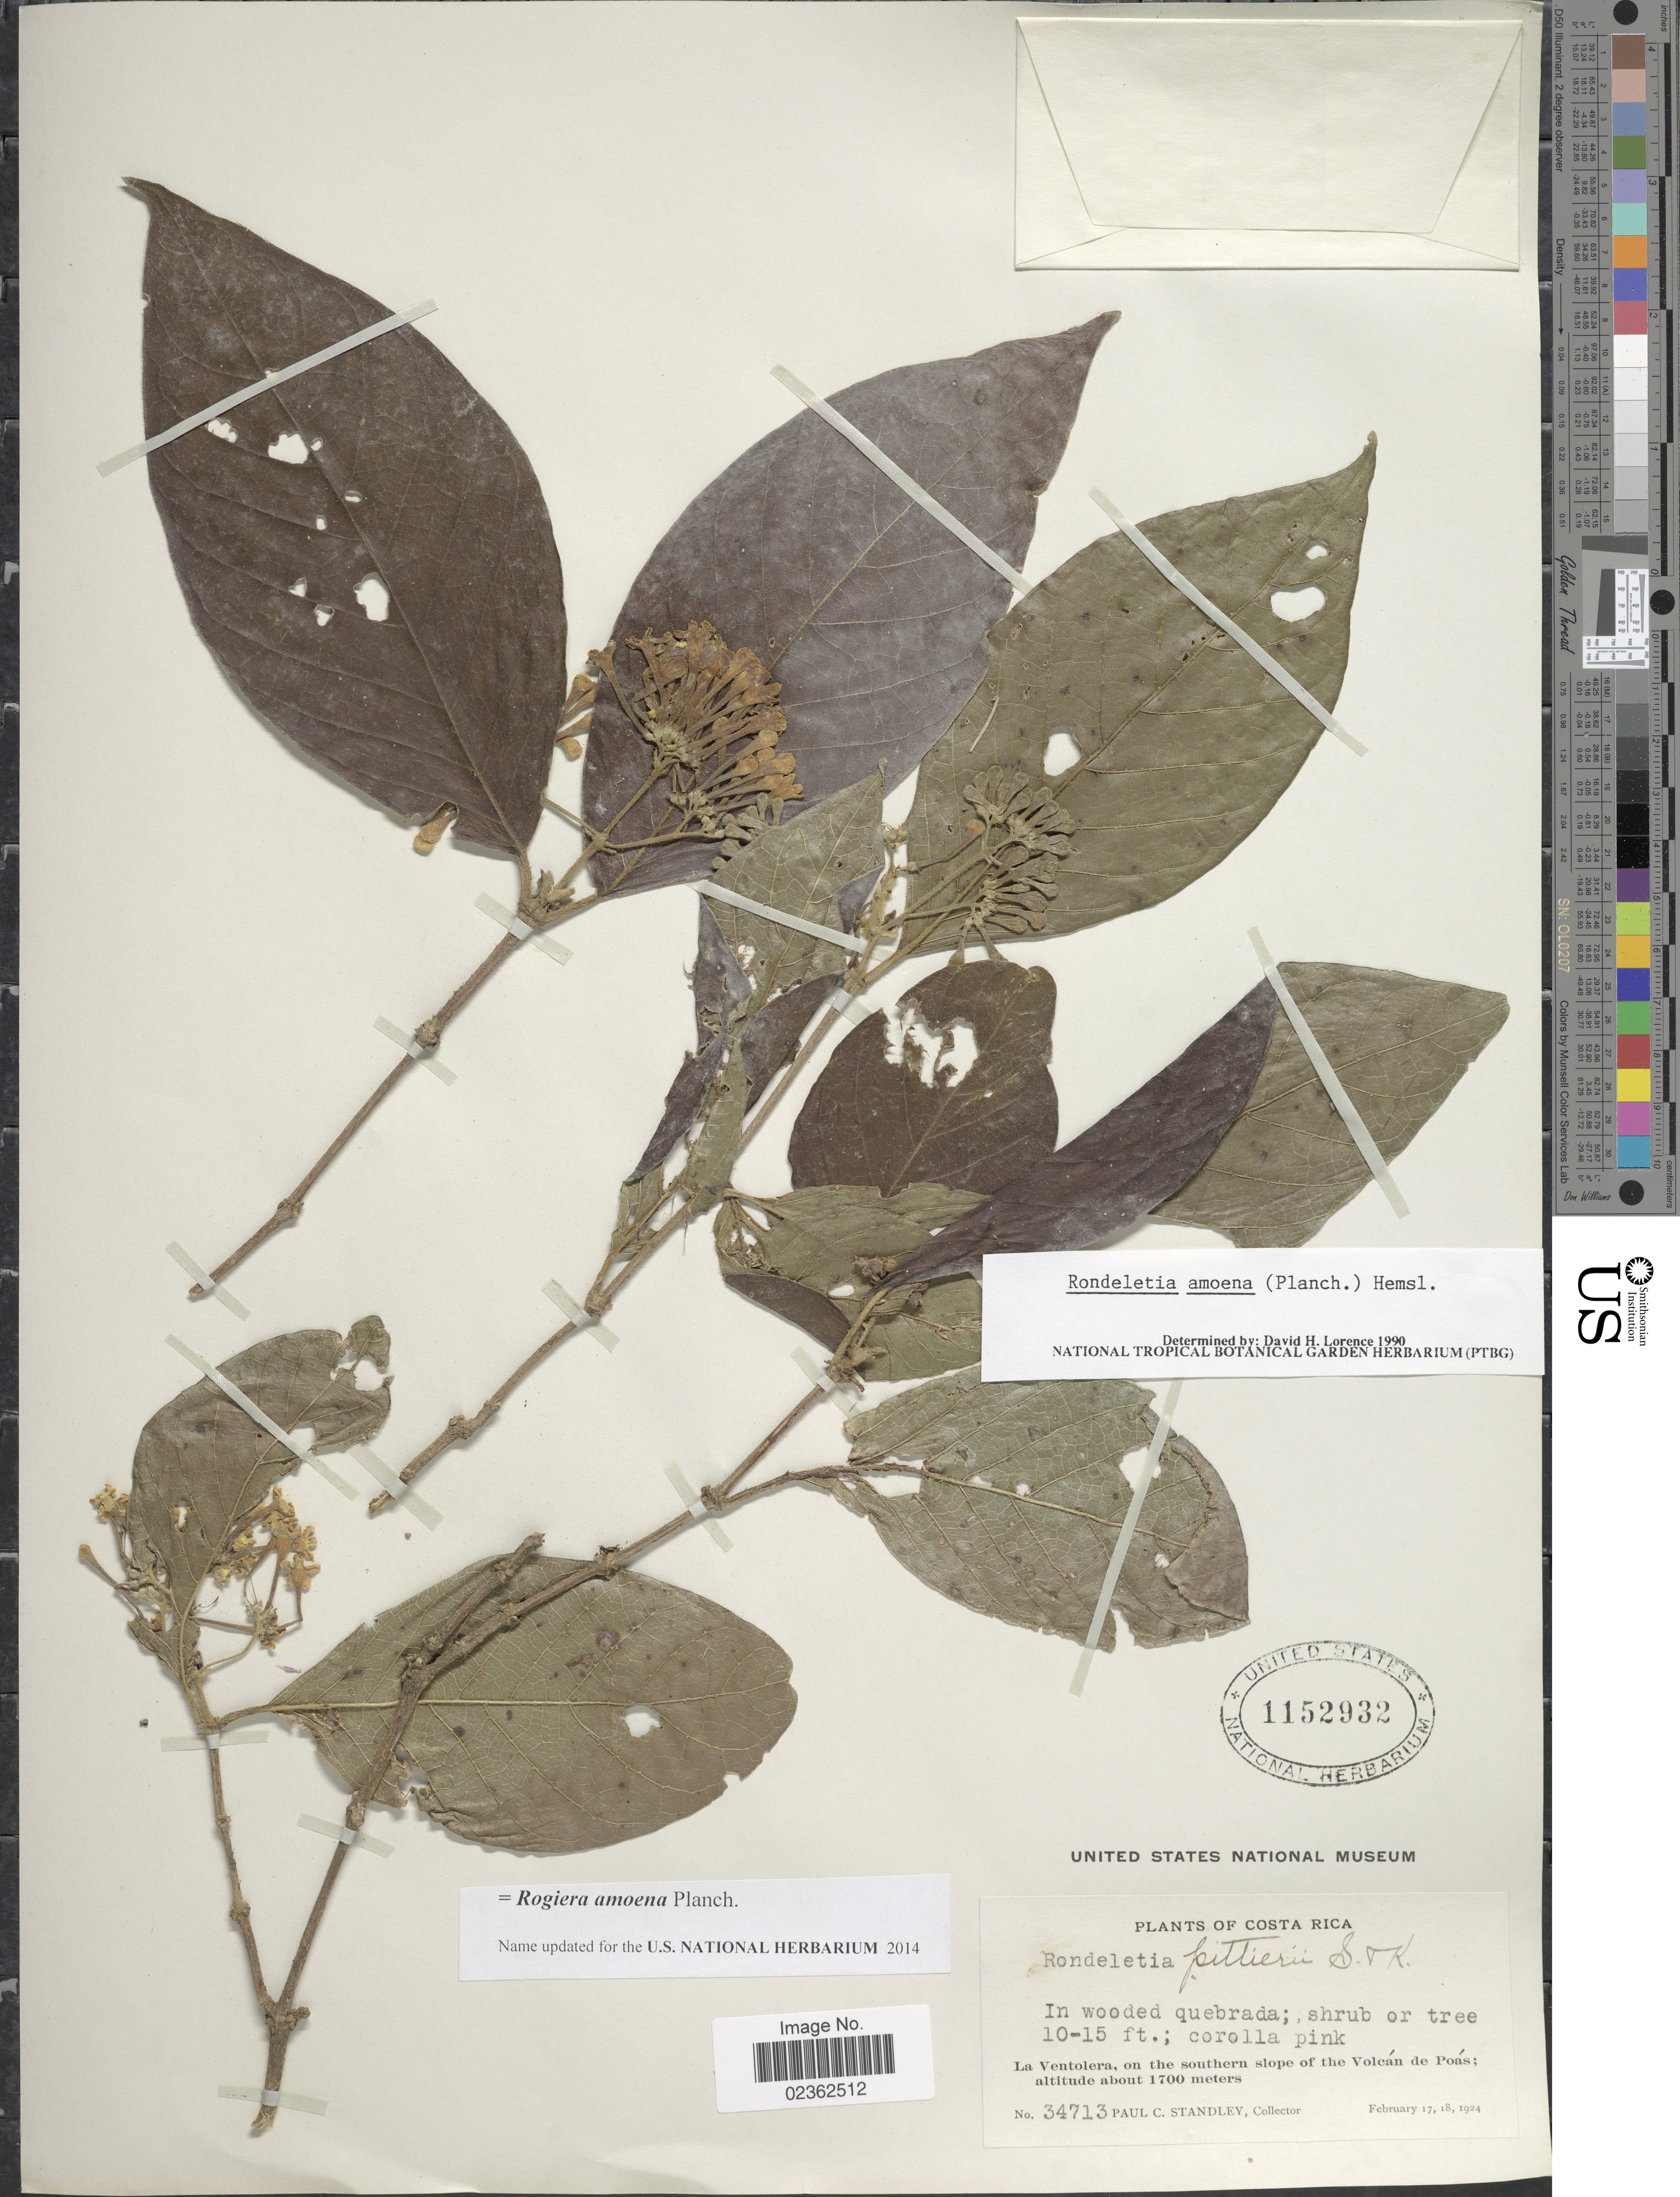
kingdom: Plantae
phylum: Tracheophyta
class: Magnoliopsida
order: Gentianales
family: Rubiaceae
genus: Rogiera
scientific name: Rogiera amoena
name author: Planch.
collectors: P. C. Standley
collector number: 34713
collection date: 1924-02-17/1924-02-18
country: Costa Rica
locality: In wooded quebrada, La Ventolera, on the southern slope of the Volcan de Poas.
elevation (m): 1700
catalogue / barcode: US 1152932